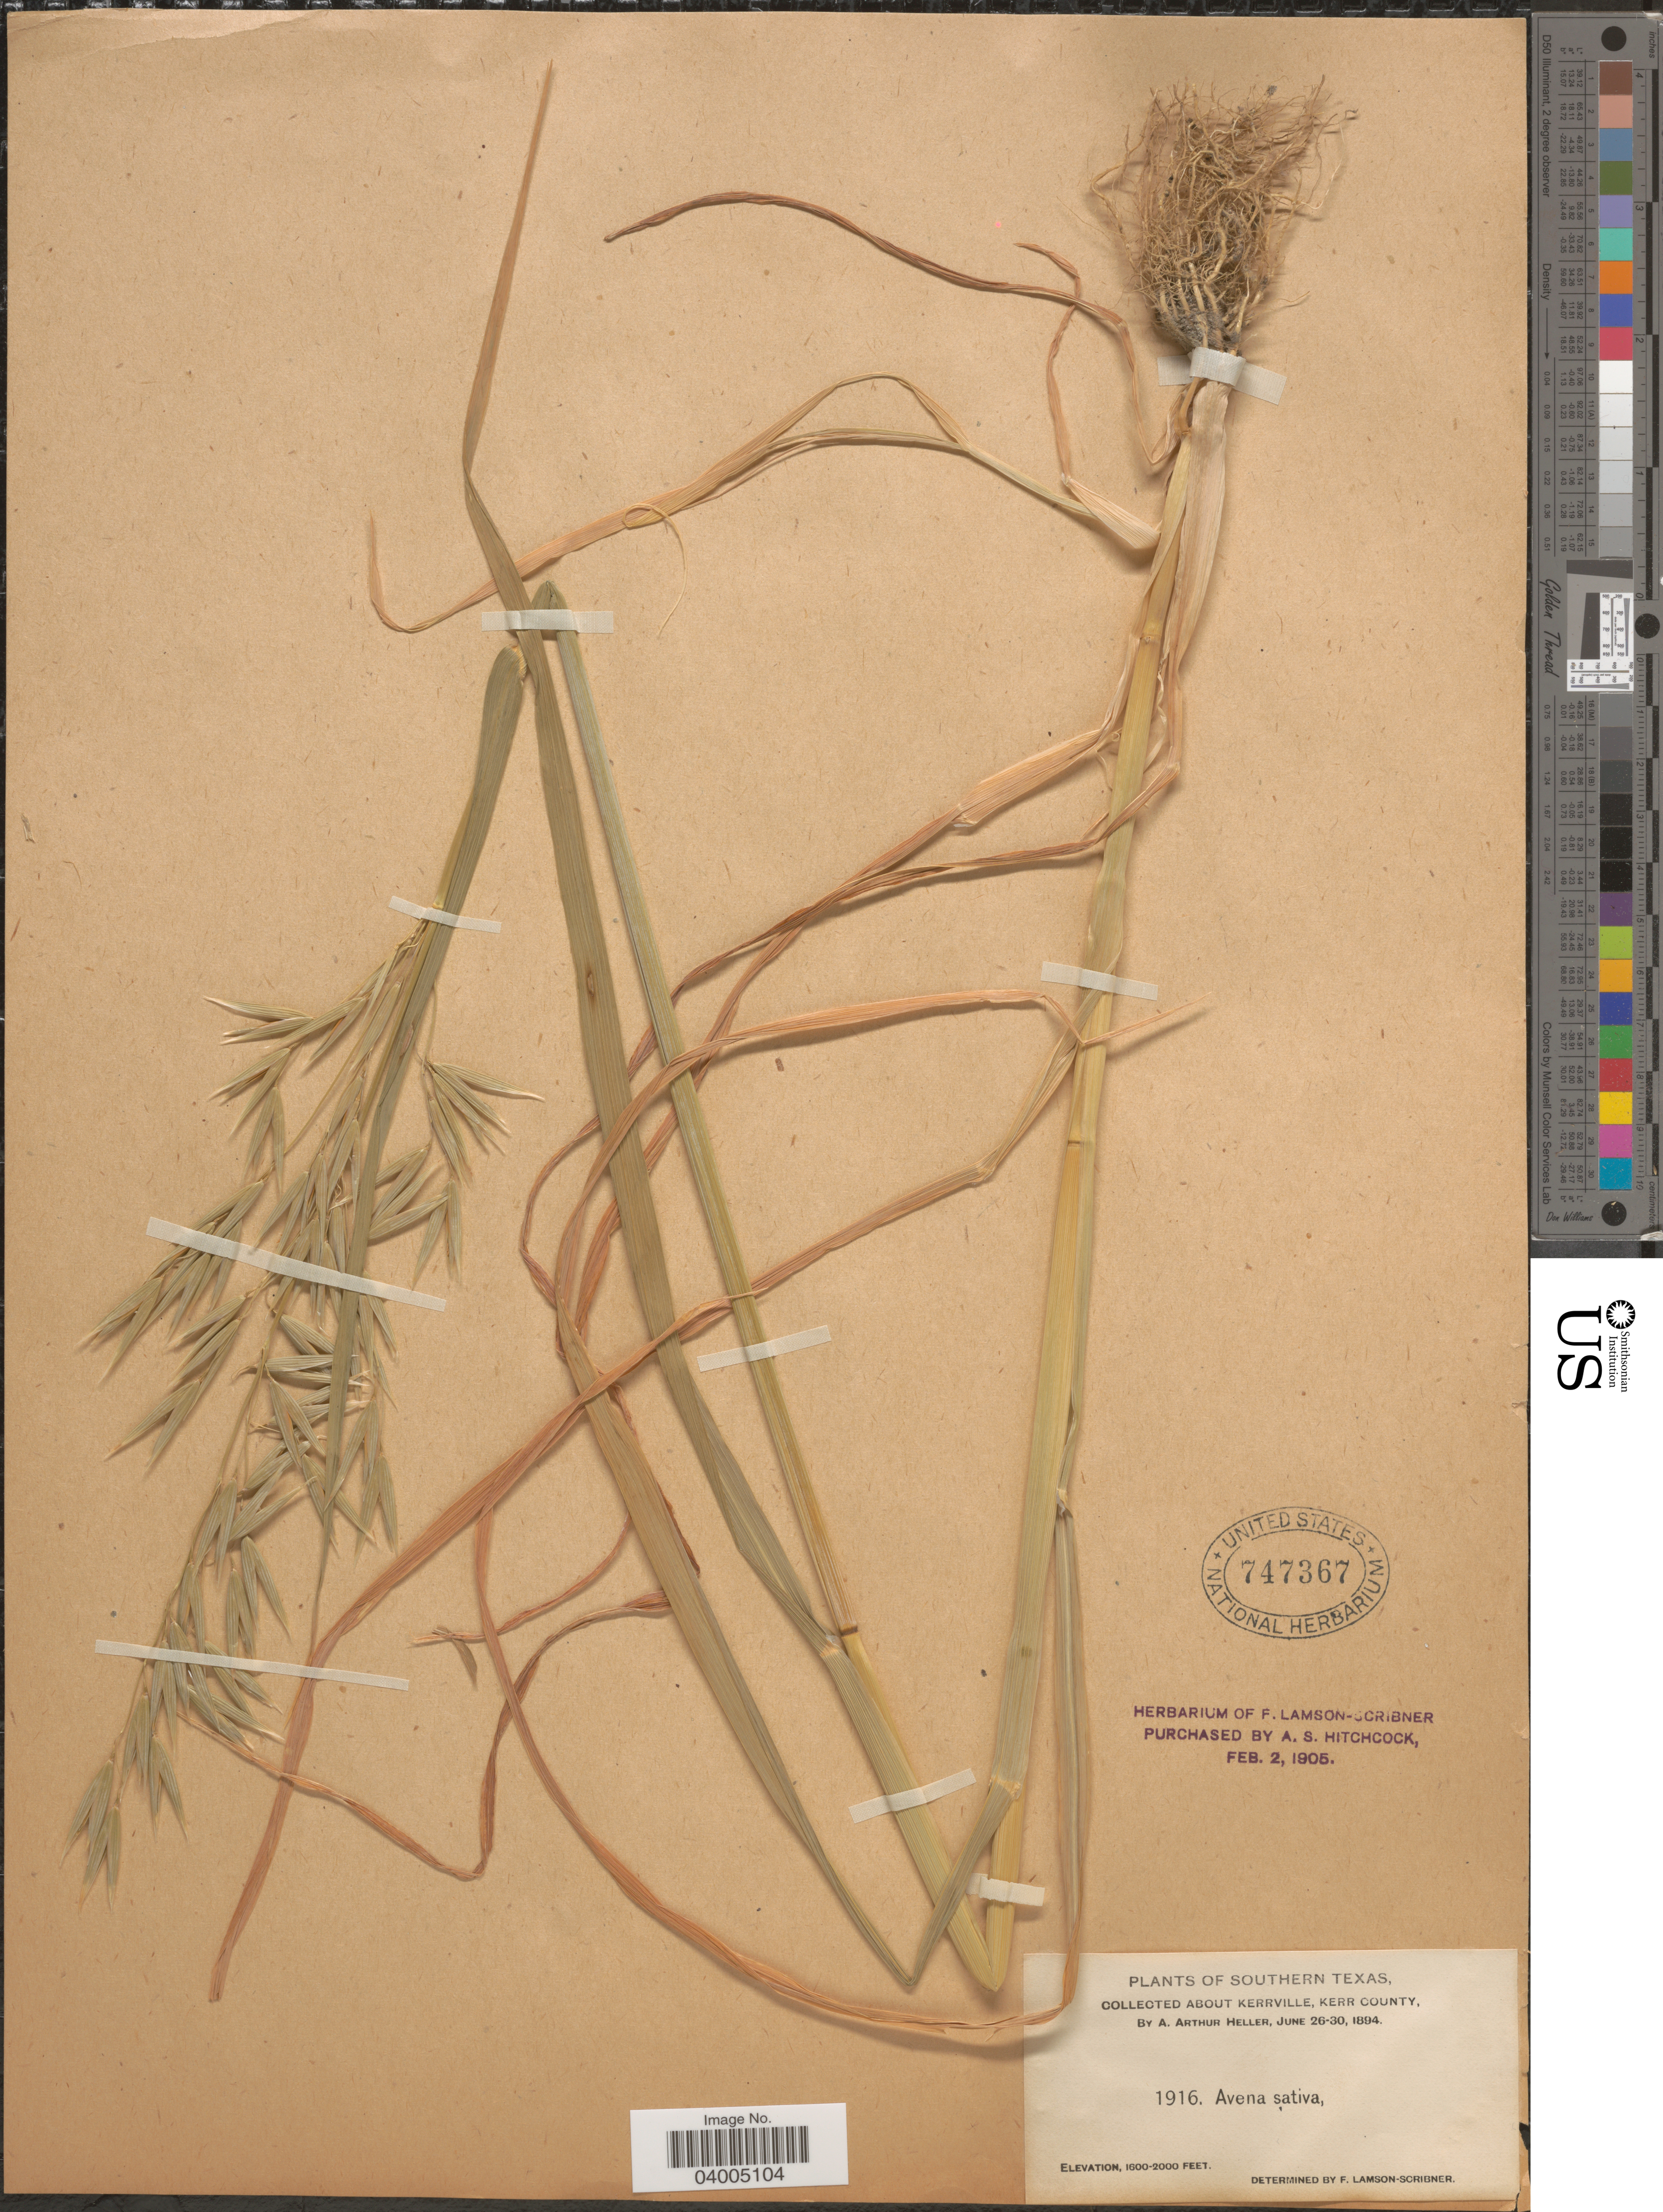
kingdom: Plantae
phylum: Tracheophyta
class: Liliopsida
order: Poales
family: Poaceae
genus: Avena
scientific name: Avena sativa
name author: L.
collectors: A. A. Heller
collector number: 1916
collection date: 1894-06-26/1894-06-30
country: United States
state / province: Texas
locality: Southern Texas, about Kerrville, Kerr County.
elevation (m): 488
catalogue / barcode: US 747367